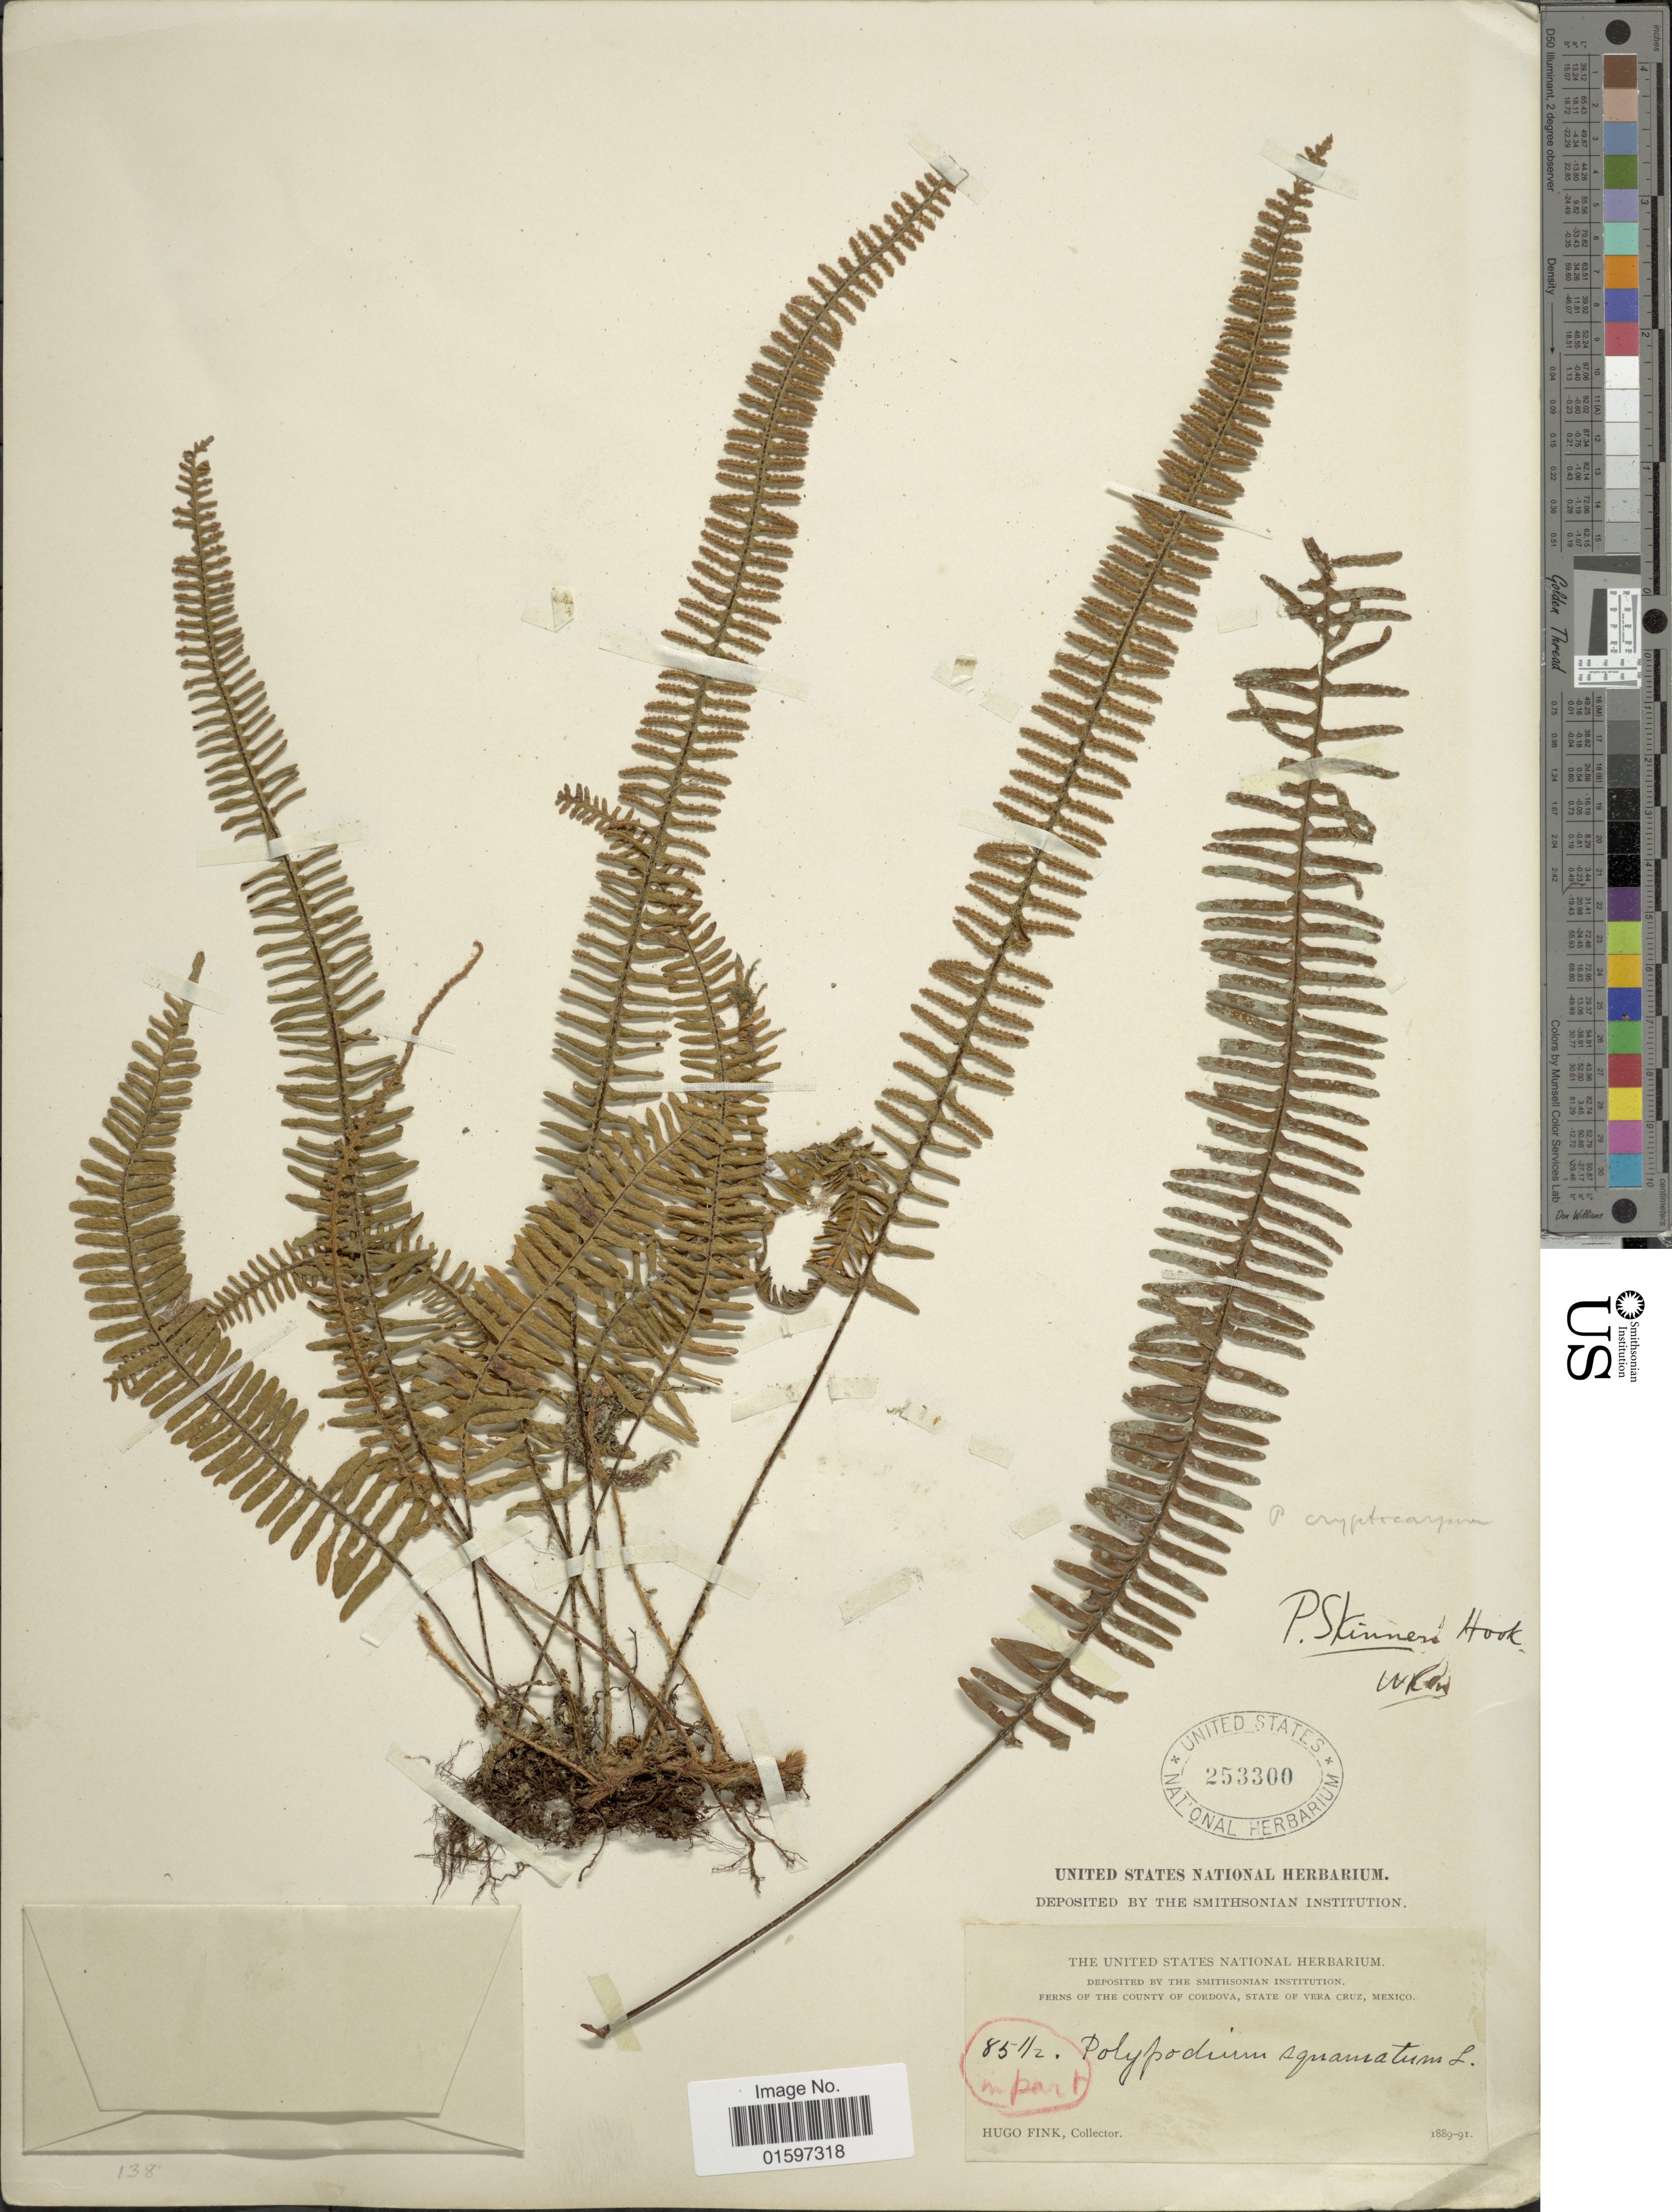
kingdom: Plantae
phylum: Tracheophyta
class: Polypodiopsida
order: Polypodiales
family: Polypodiaceae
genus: Pleopeltis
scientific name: Pleopeltis cryptocarpa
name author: (Fée) A.R. Sm. & Tejero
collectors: H. Fink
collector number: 851/2*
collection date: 1889/1891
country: Mexico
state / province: Veracruz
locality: County of Cordova, State of Vera Cruz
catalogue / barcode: US 253300